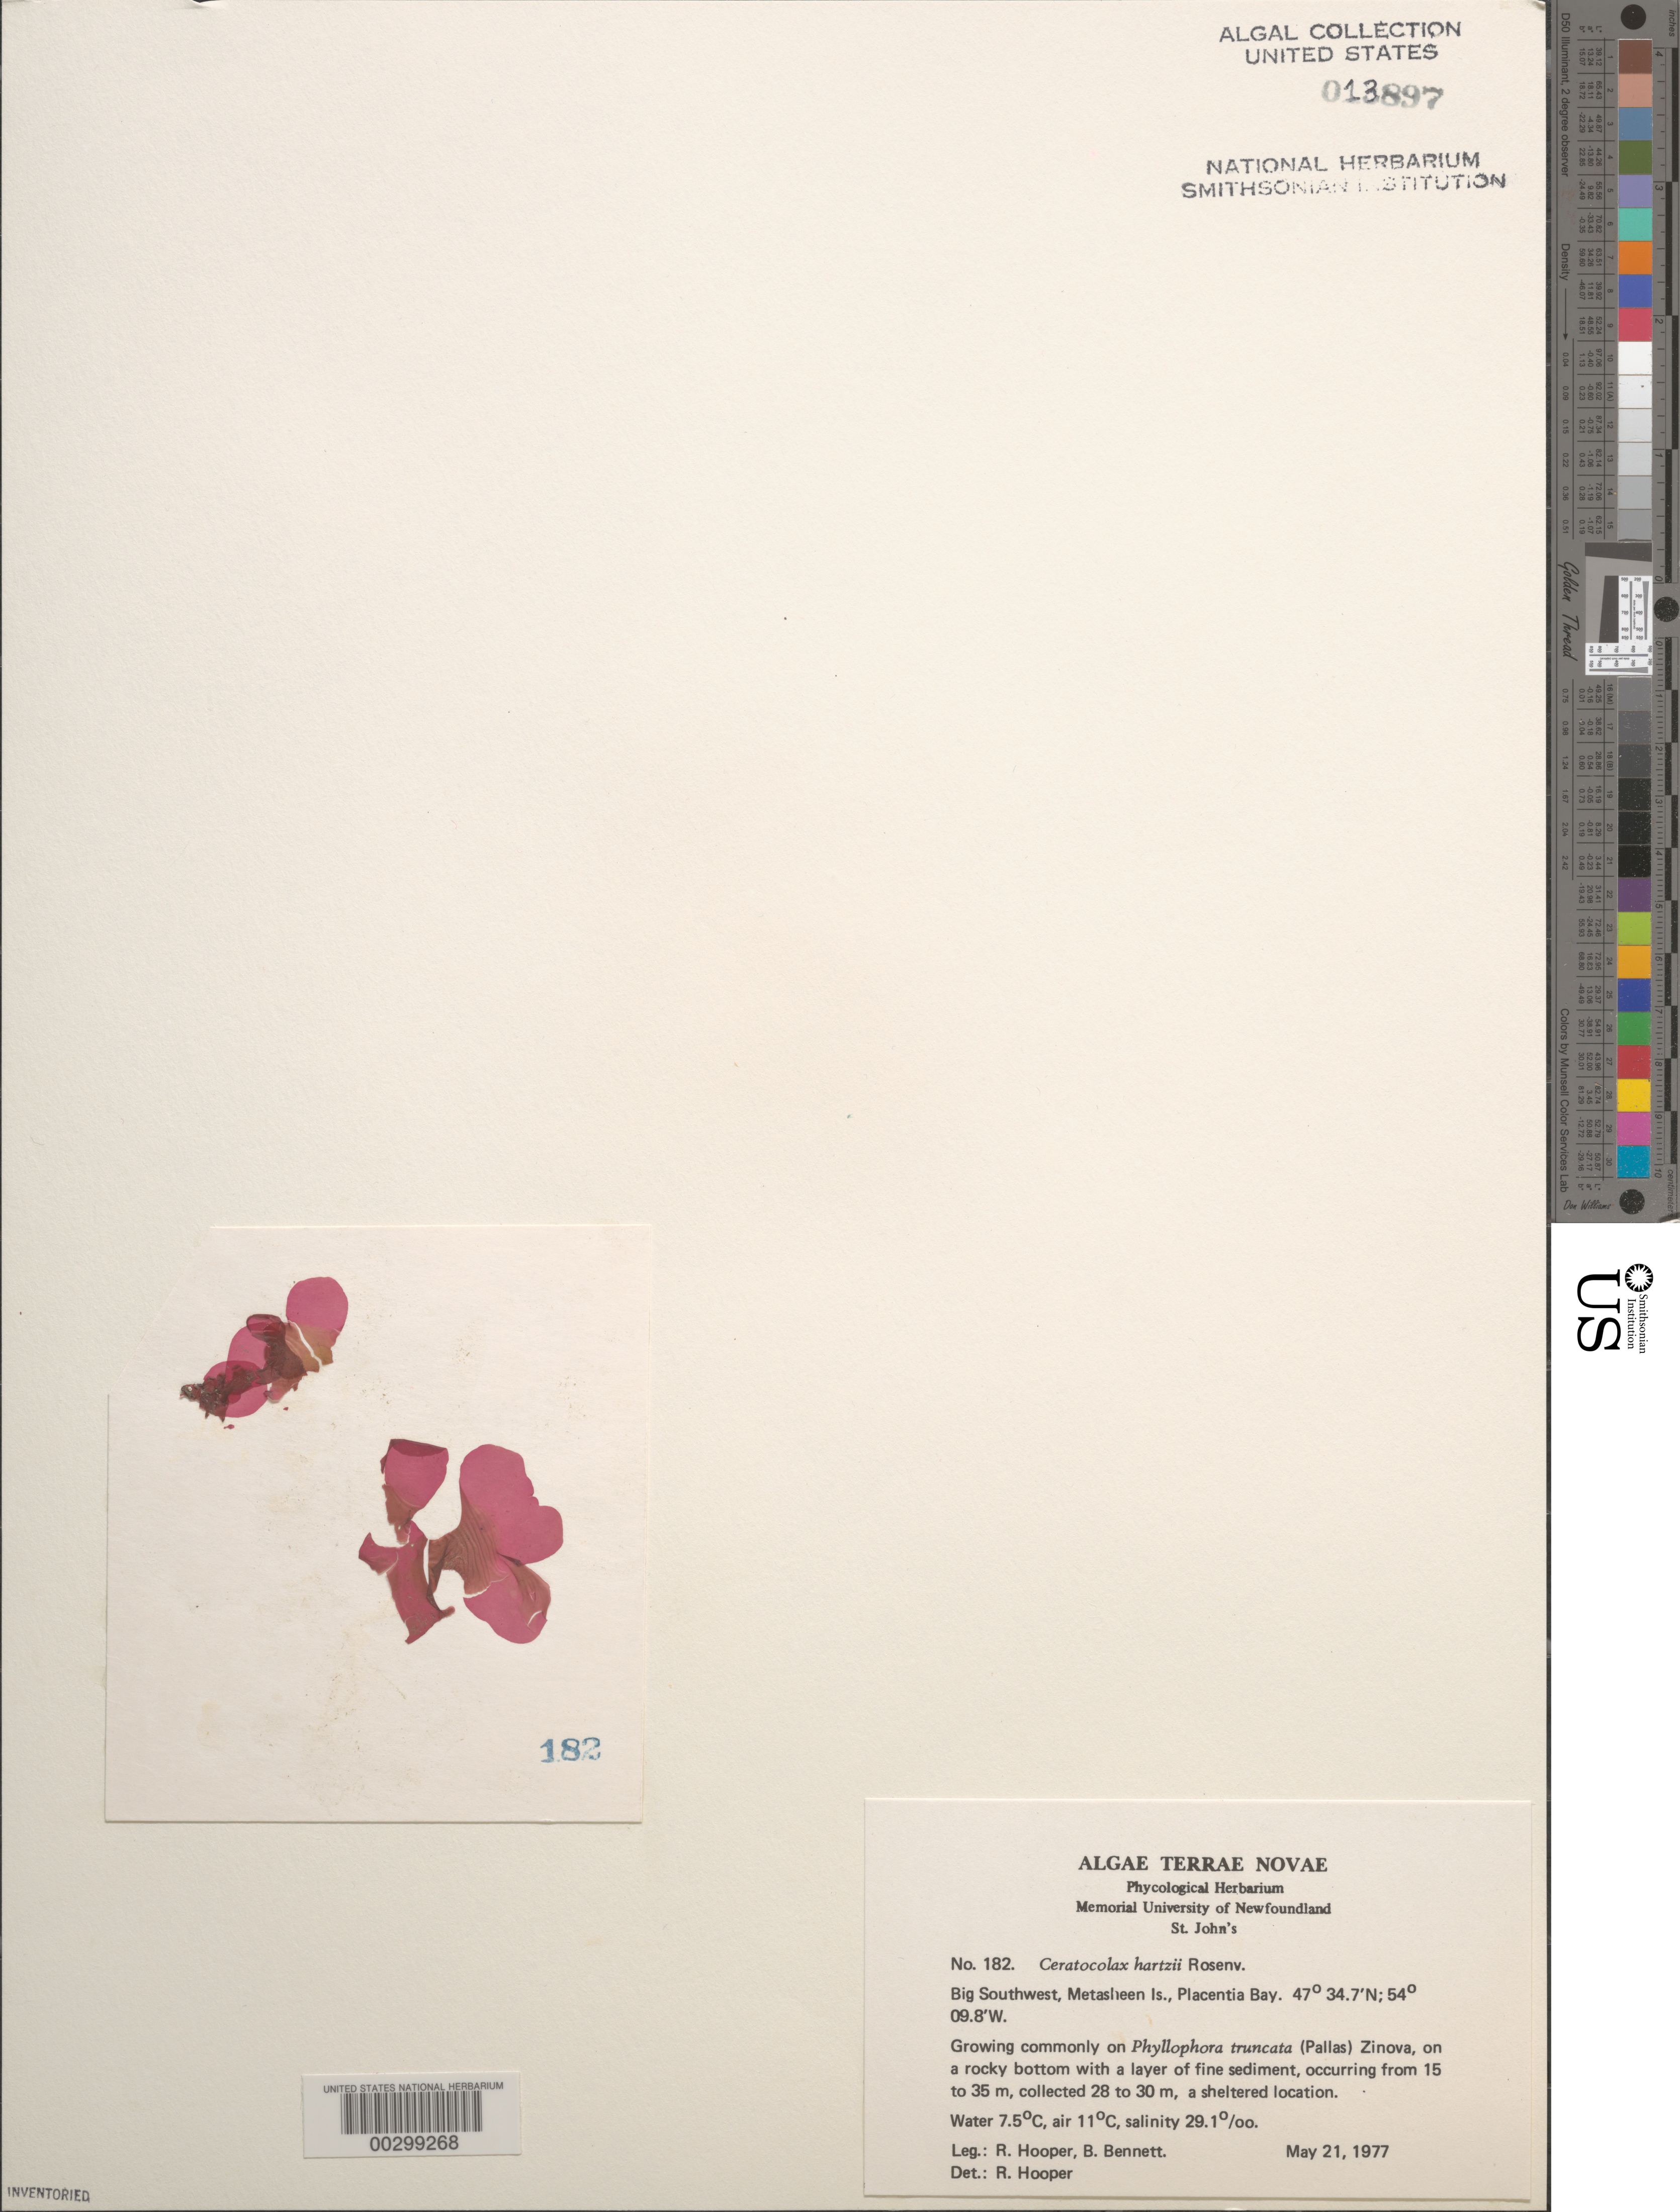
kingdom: Plantae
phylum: Rhodophyta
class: Florideophyceae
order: Gigartinales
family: Phyllophoraceae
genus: Coccotylus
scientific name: Coccotylus hartzii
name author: (Rosenv.) L. Le Gall & G.W. Saunders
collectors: R. G. Hooper & B. Bennett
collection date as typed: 21 May 1977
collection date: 1977-05-21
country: Canada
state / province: Newfoundland and Labrador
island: Merasheen Island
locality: Big Southwest, Placentia Bay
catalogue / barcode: US 13897